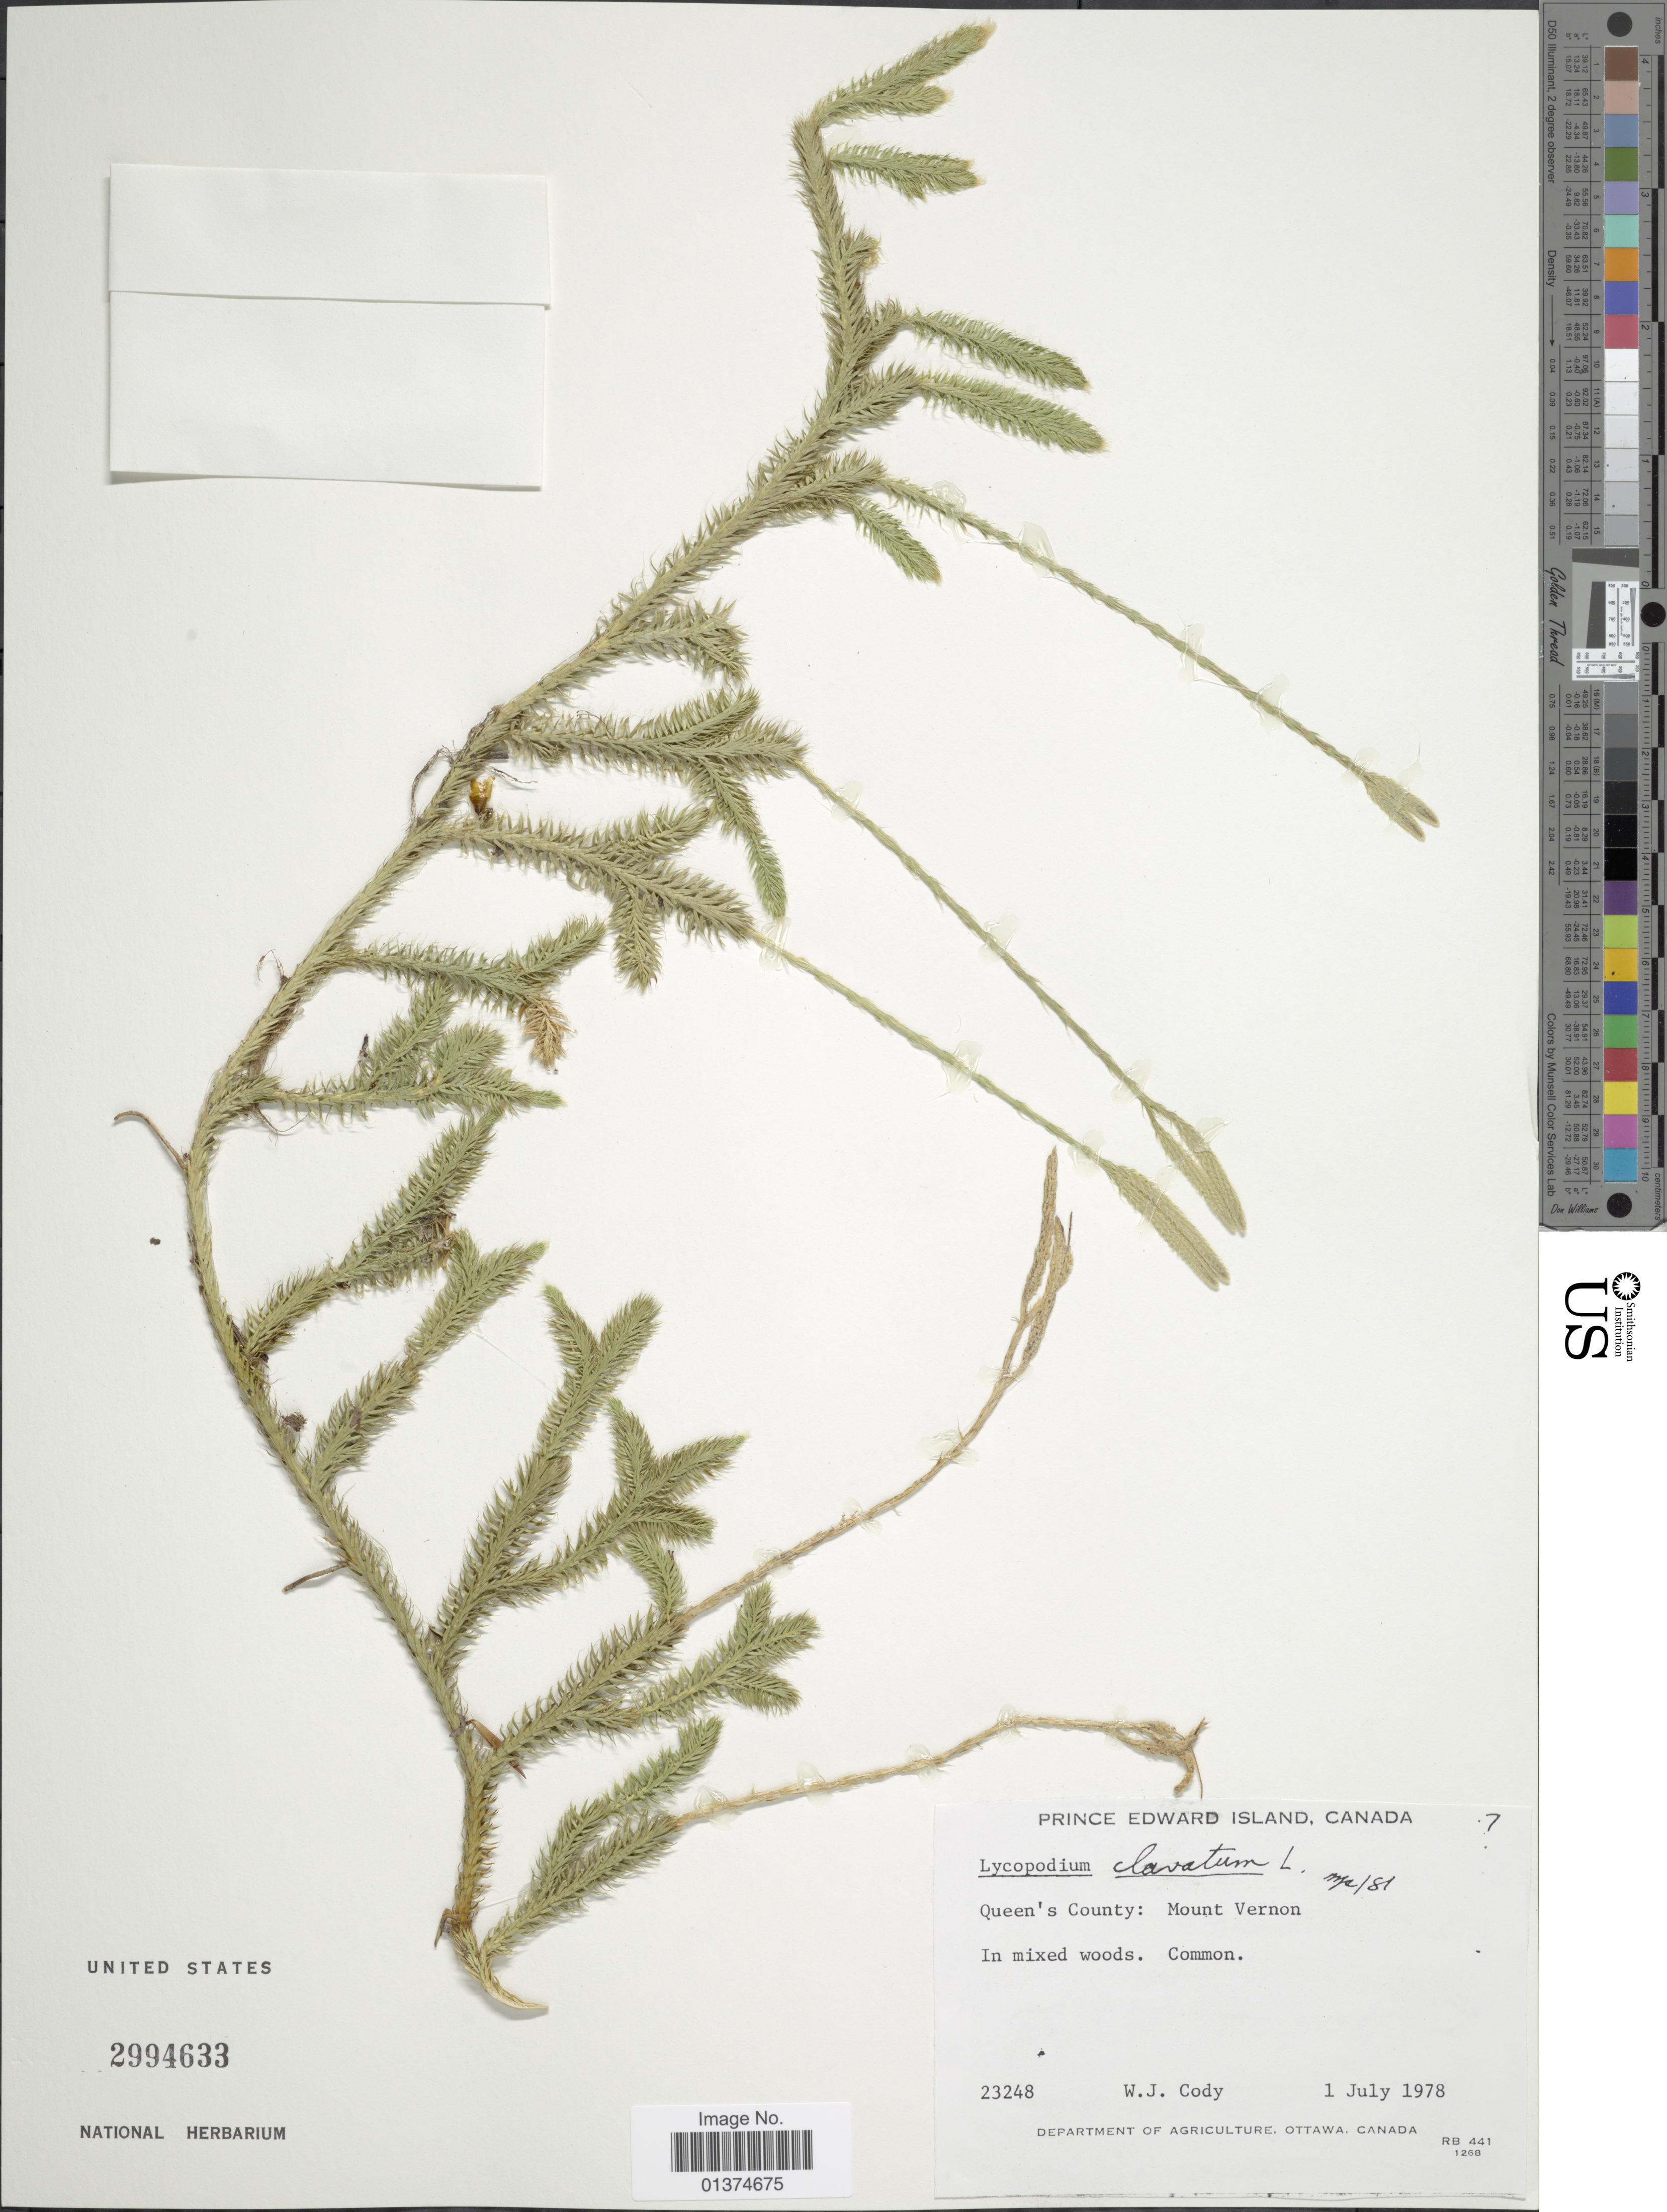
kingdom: Plantae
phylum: Tracheophyta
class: Lycopodiopsida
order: Lycopodiales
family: Lycopodiaceae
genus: Lycopodium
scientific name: Lycopodium clavatum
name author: L.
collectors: W. Cody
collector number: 23248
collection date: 1978-07-01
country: Canada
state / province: Prince Edward Island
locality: Queen's County: Mount Vernon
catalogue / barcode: US 2994633